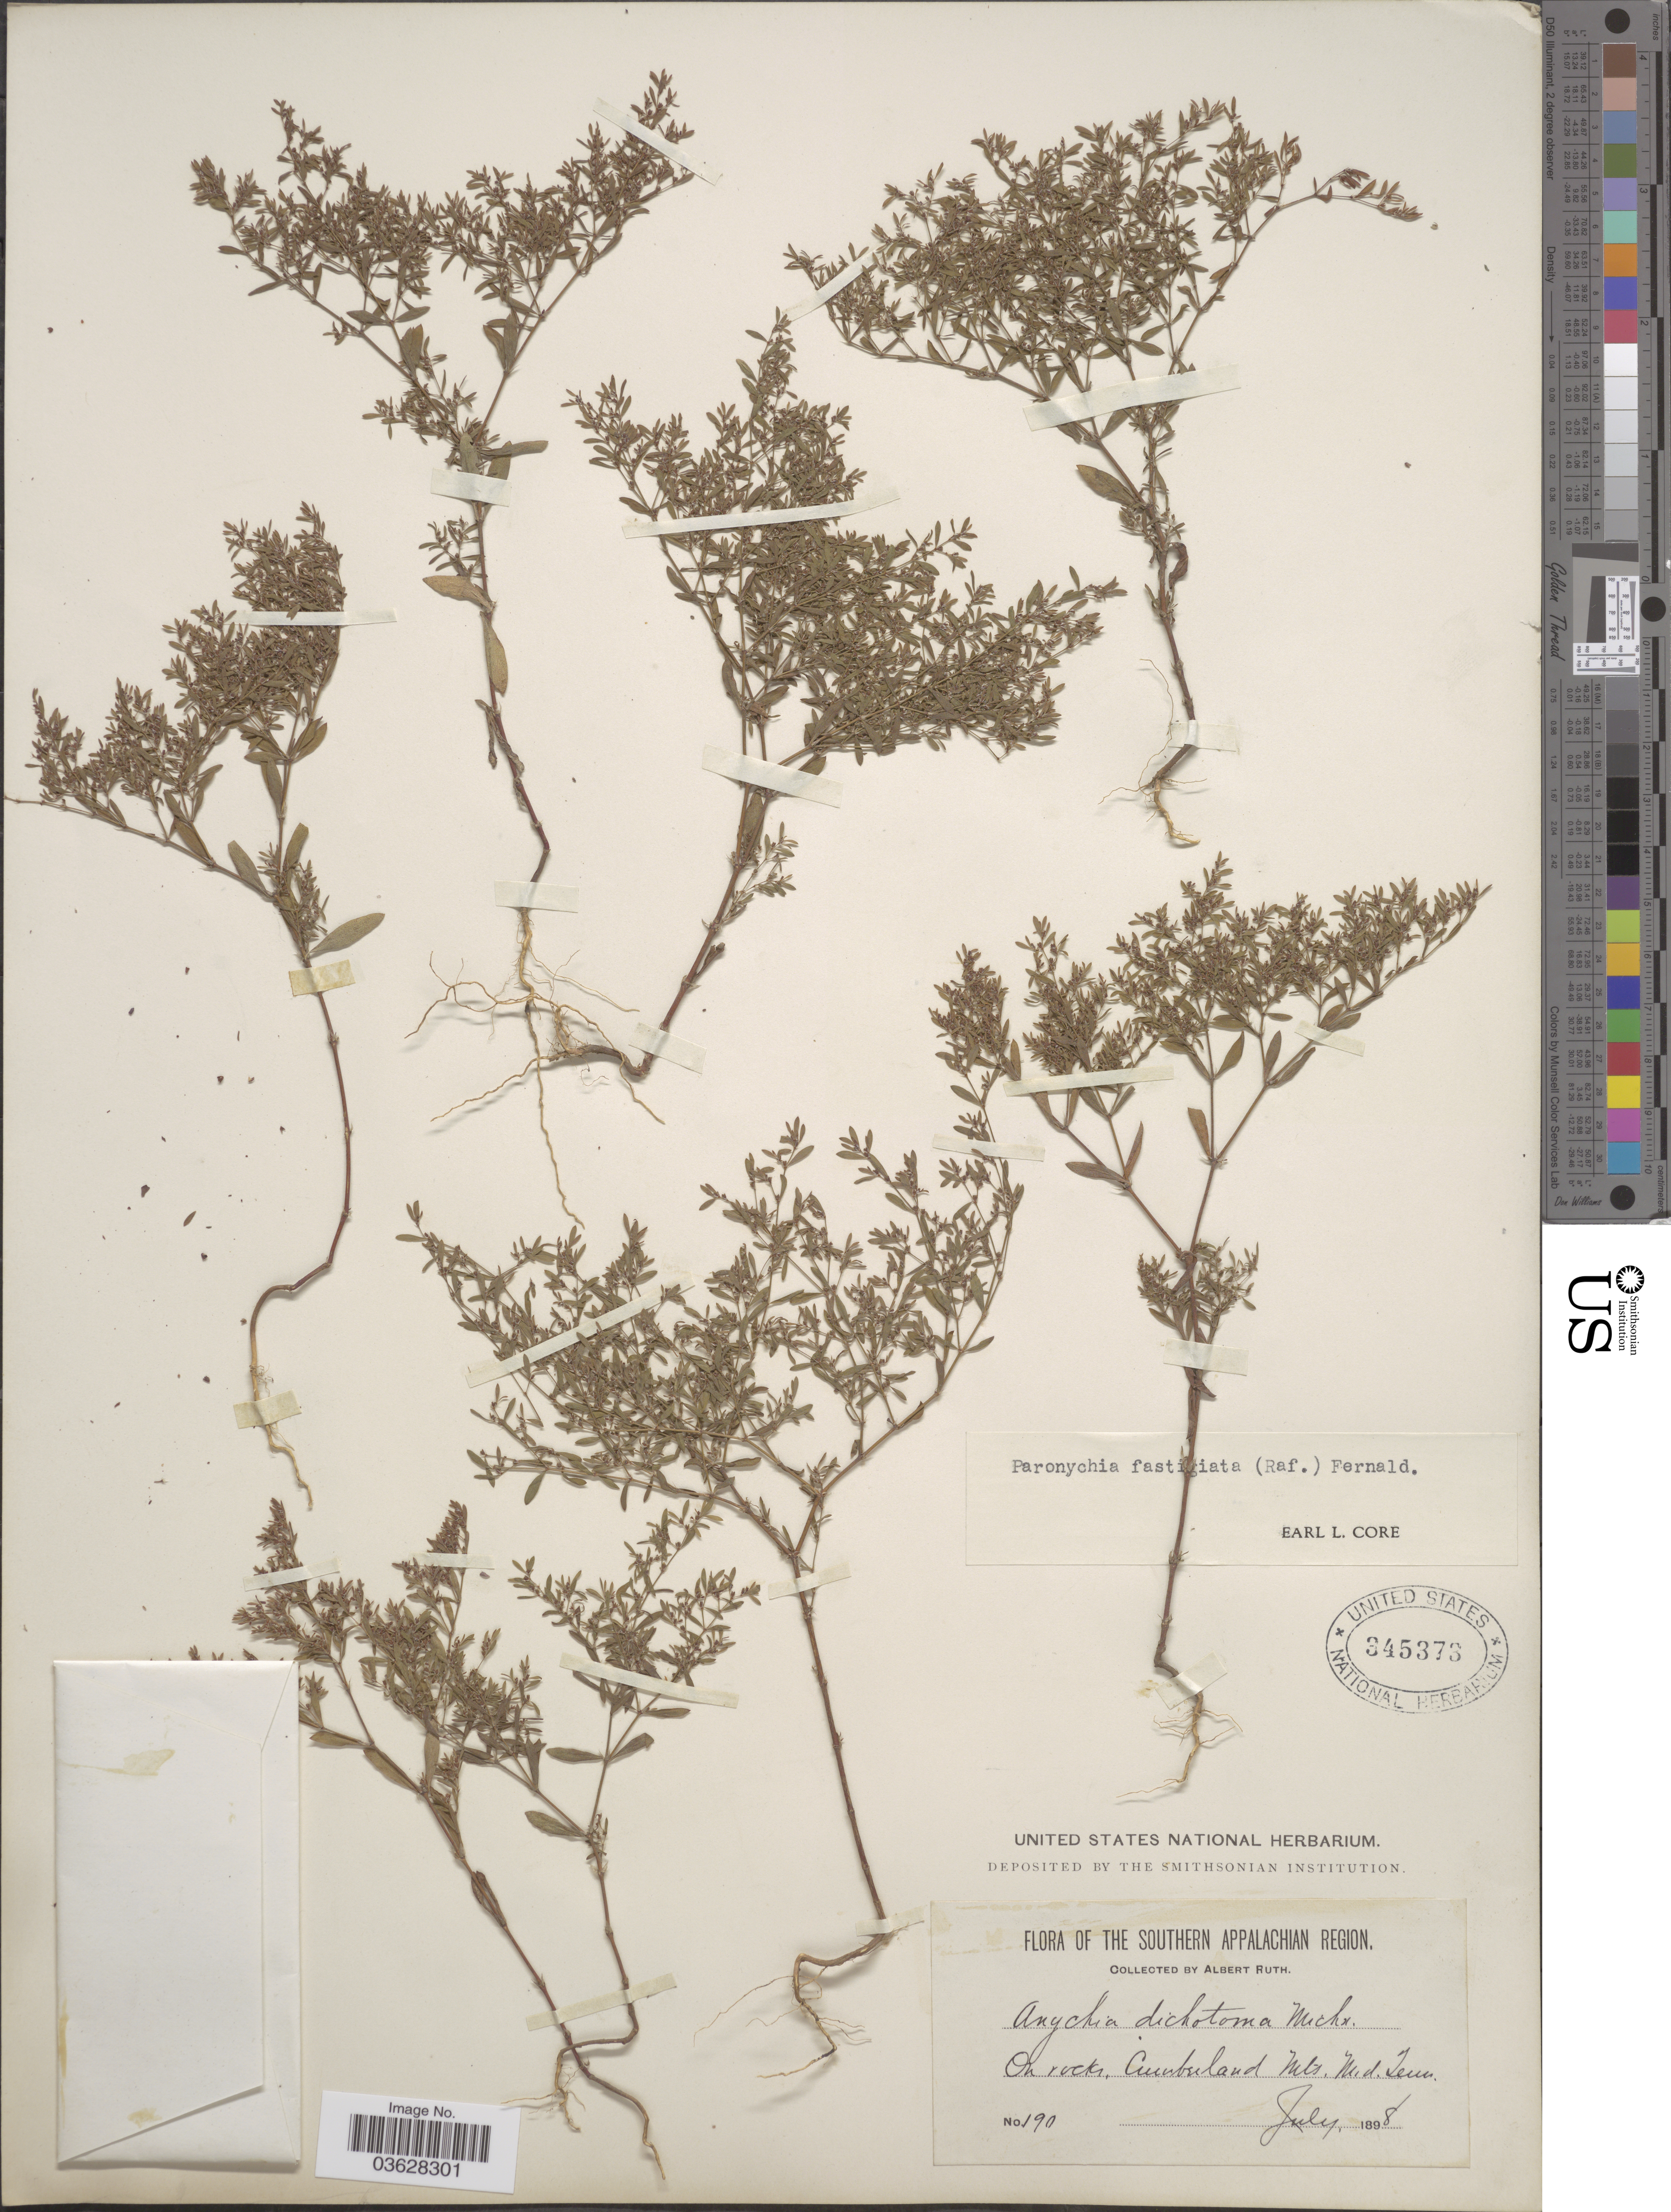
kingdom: Plantae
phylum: Tracheophyta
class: Magnoliopsida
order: Caryophyllales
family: Caryophyllaceae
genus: Paronychia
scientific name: Paronychia fastigiata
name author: (Raf.) Fernald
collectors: A. Ruth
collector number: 190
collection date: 1898-07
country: United States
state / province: Tennessee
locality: Southern Appalachian Region. Cumberland Mts. Mid.Tenn.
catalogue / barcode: US 345373